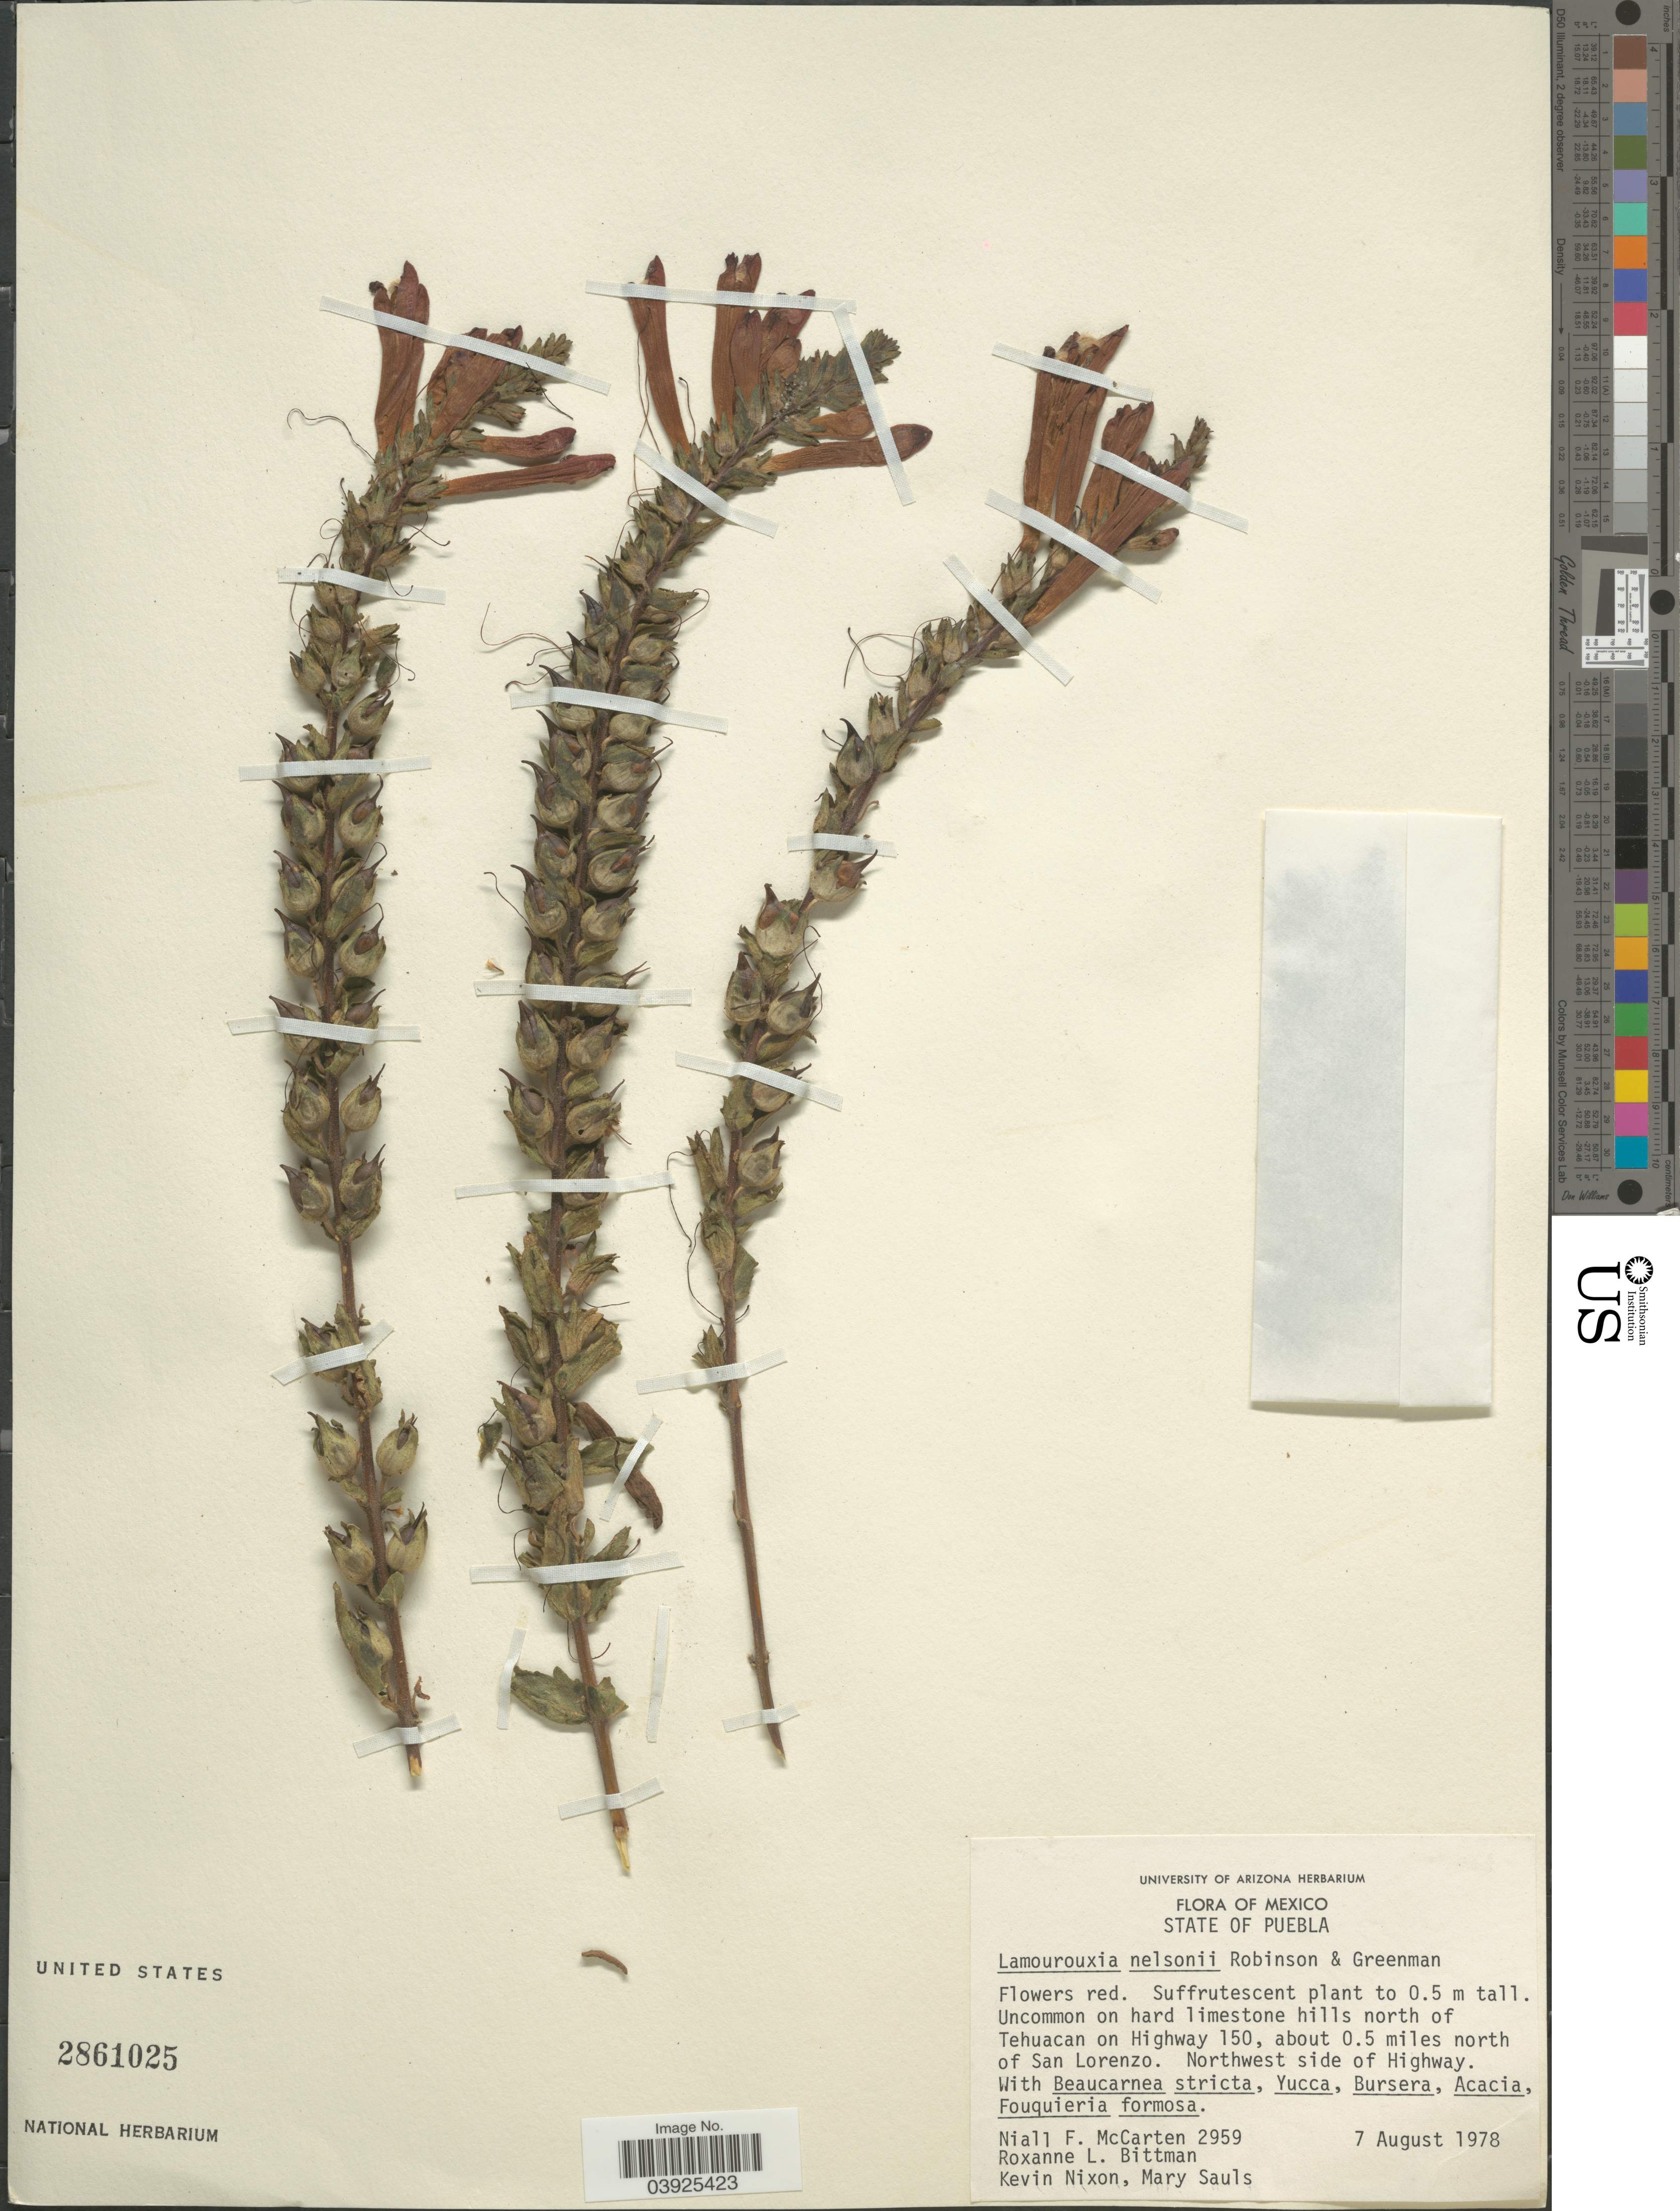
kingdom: Plantae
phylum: Tracheophyta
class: Magnoliopsida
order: Lamiales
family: Orobanchaceae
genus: Lamourouxia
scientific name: Lamourouxia nelsonii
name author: B.L. Rob. & Greenm.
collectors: N. McCarten, R. Bittman, K. Nixon & M. Sauls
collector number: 2959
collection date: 1978-08-07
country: Mexico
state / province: Puebla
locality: Uncommon on hard limestone hills north of Tehuacan on Highway 150, about 0.5 miles north of San Lorenzo. Northwest side of Highway.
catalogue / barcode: US 2861025